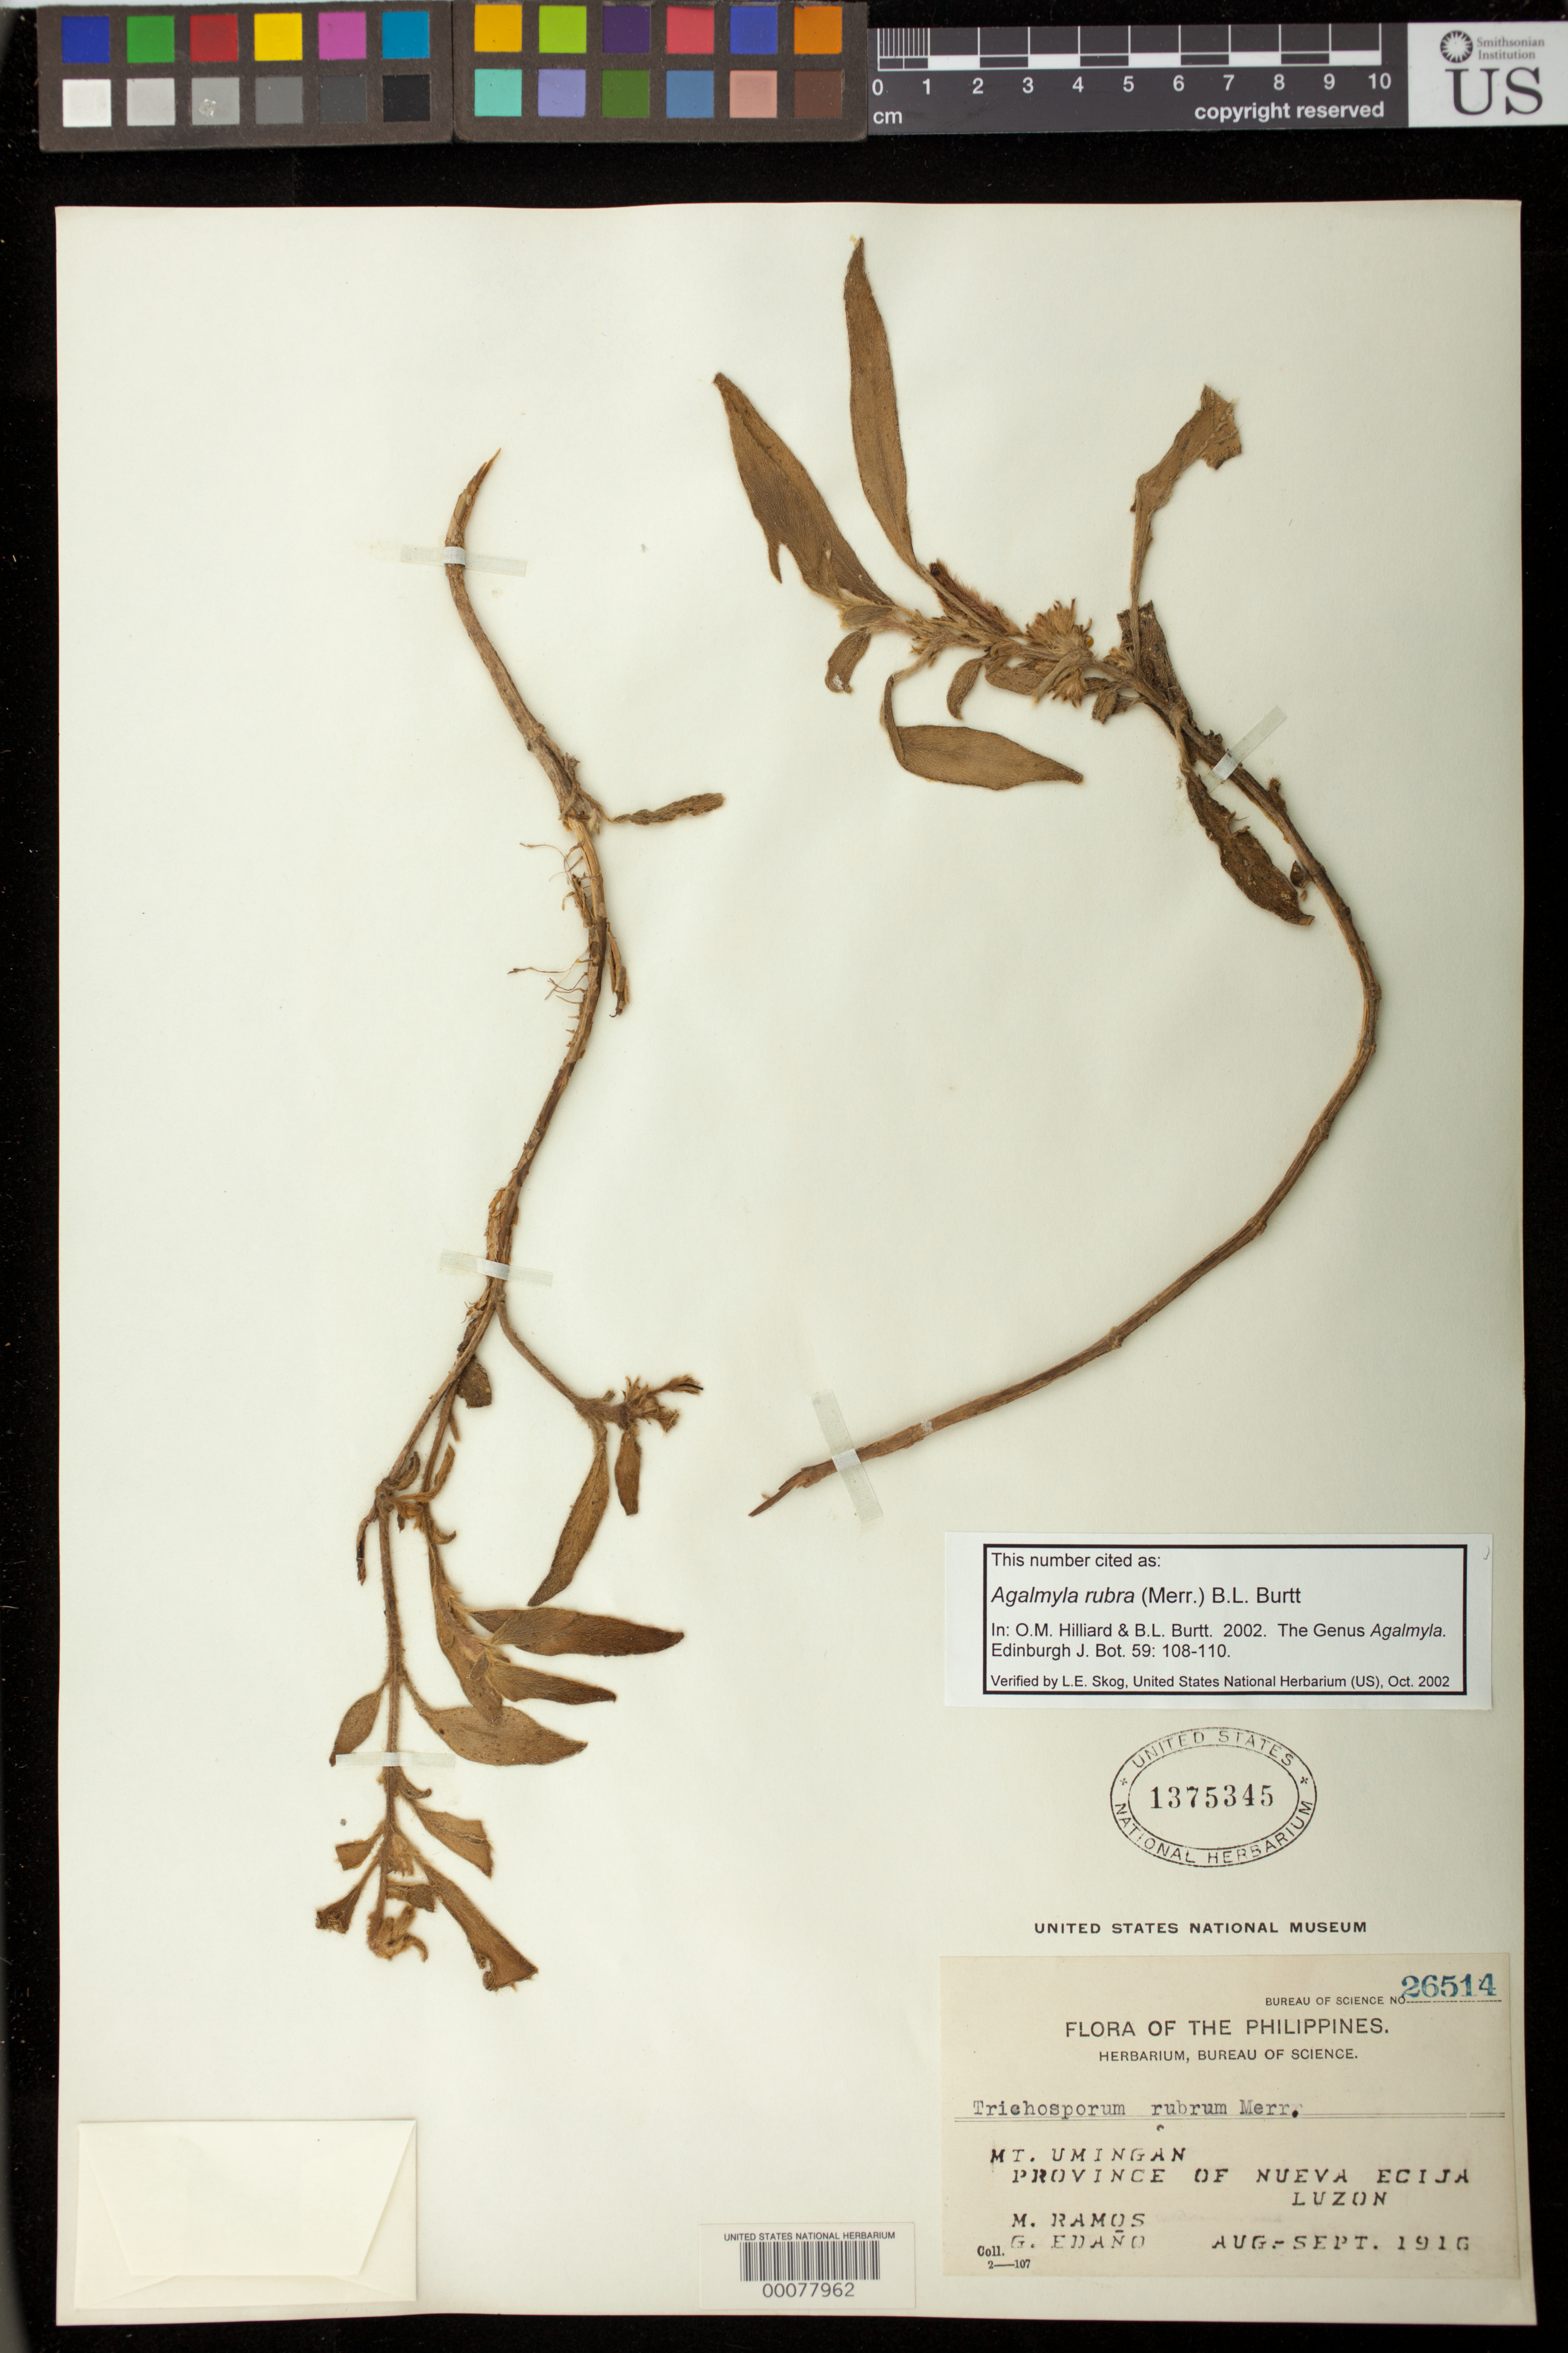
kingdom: Plantae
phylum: Tracheophyta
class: Magnoliopsida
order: Lamiales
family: Gesneriaceae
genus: Agalmyla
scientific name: Agalmyla rubrum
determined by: Hilliard, O. M.; Burtt, B. L.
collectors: M. Ramos & G. Edaño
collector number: Bur. Sci. 26514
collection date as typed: Aug-Sep 1916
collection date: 1916-08/1916-09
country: Philippines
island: Luzon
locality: Mt. Umingan, Province of Nueva Ecija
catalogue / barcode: US 1375345